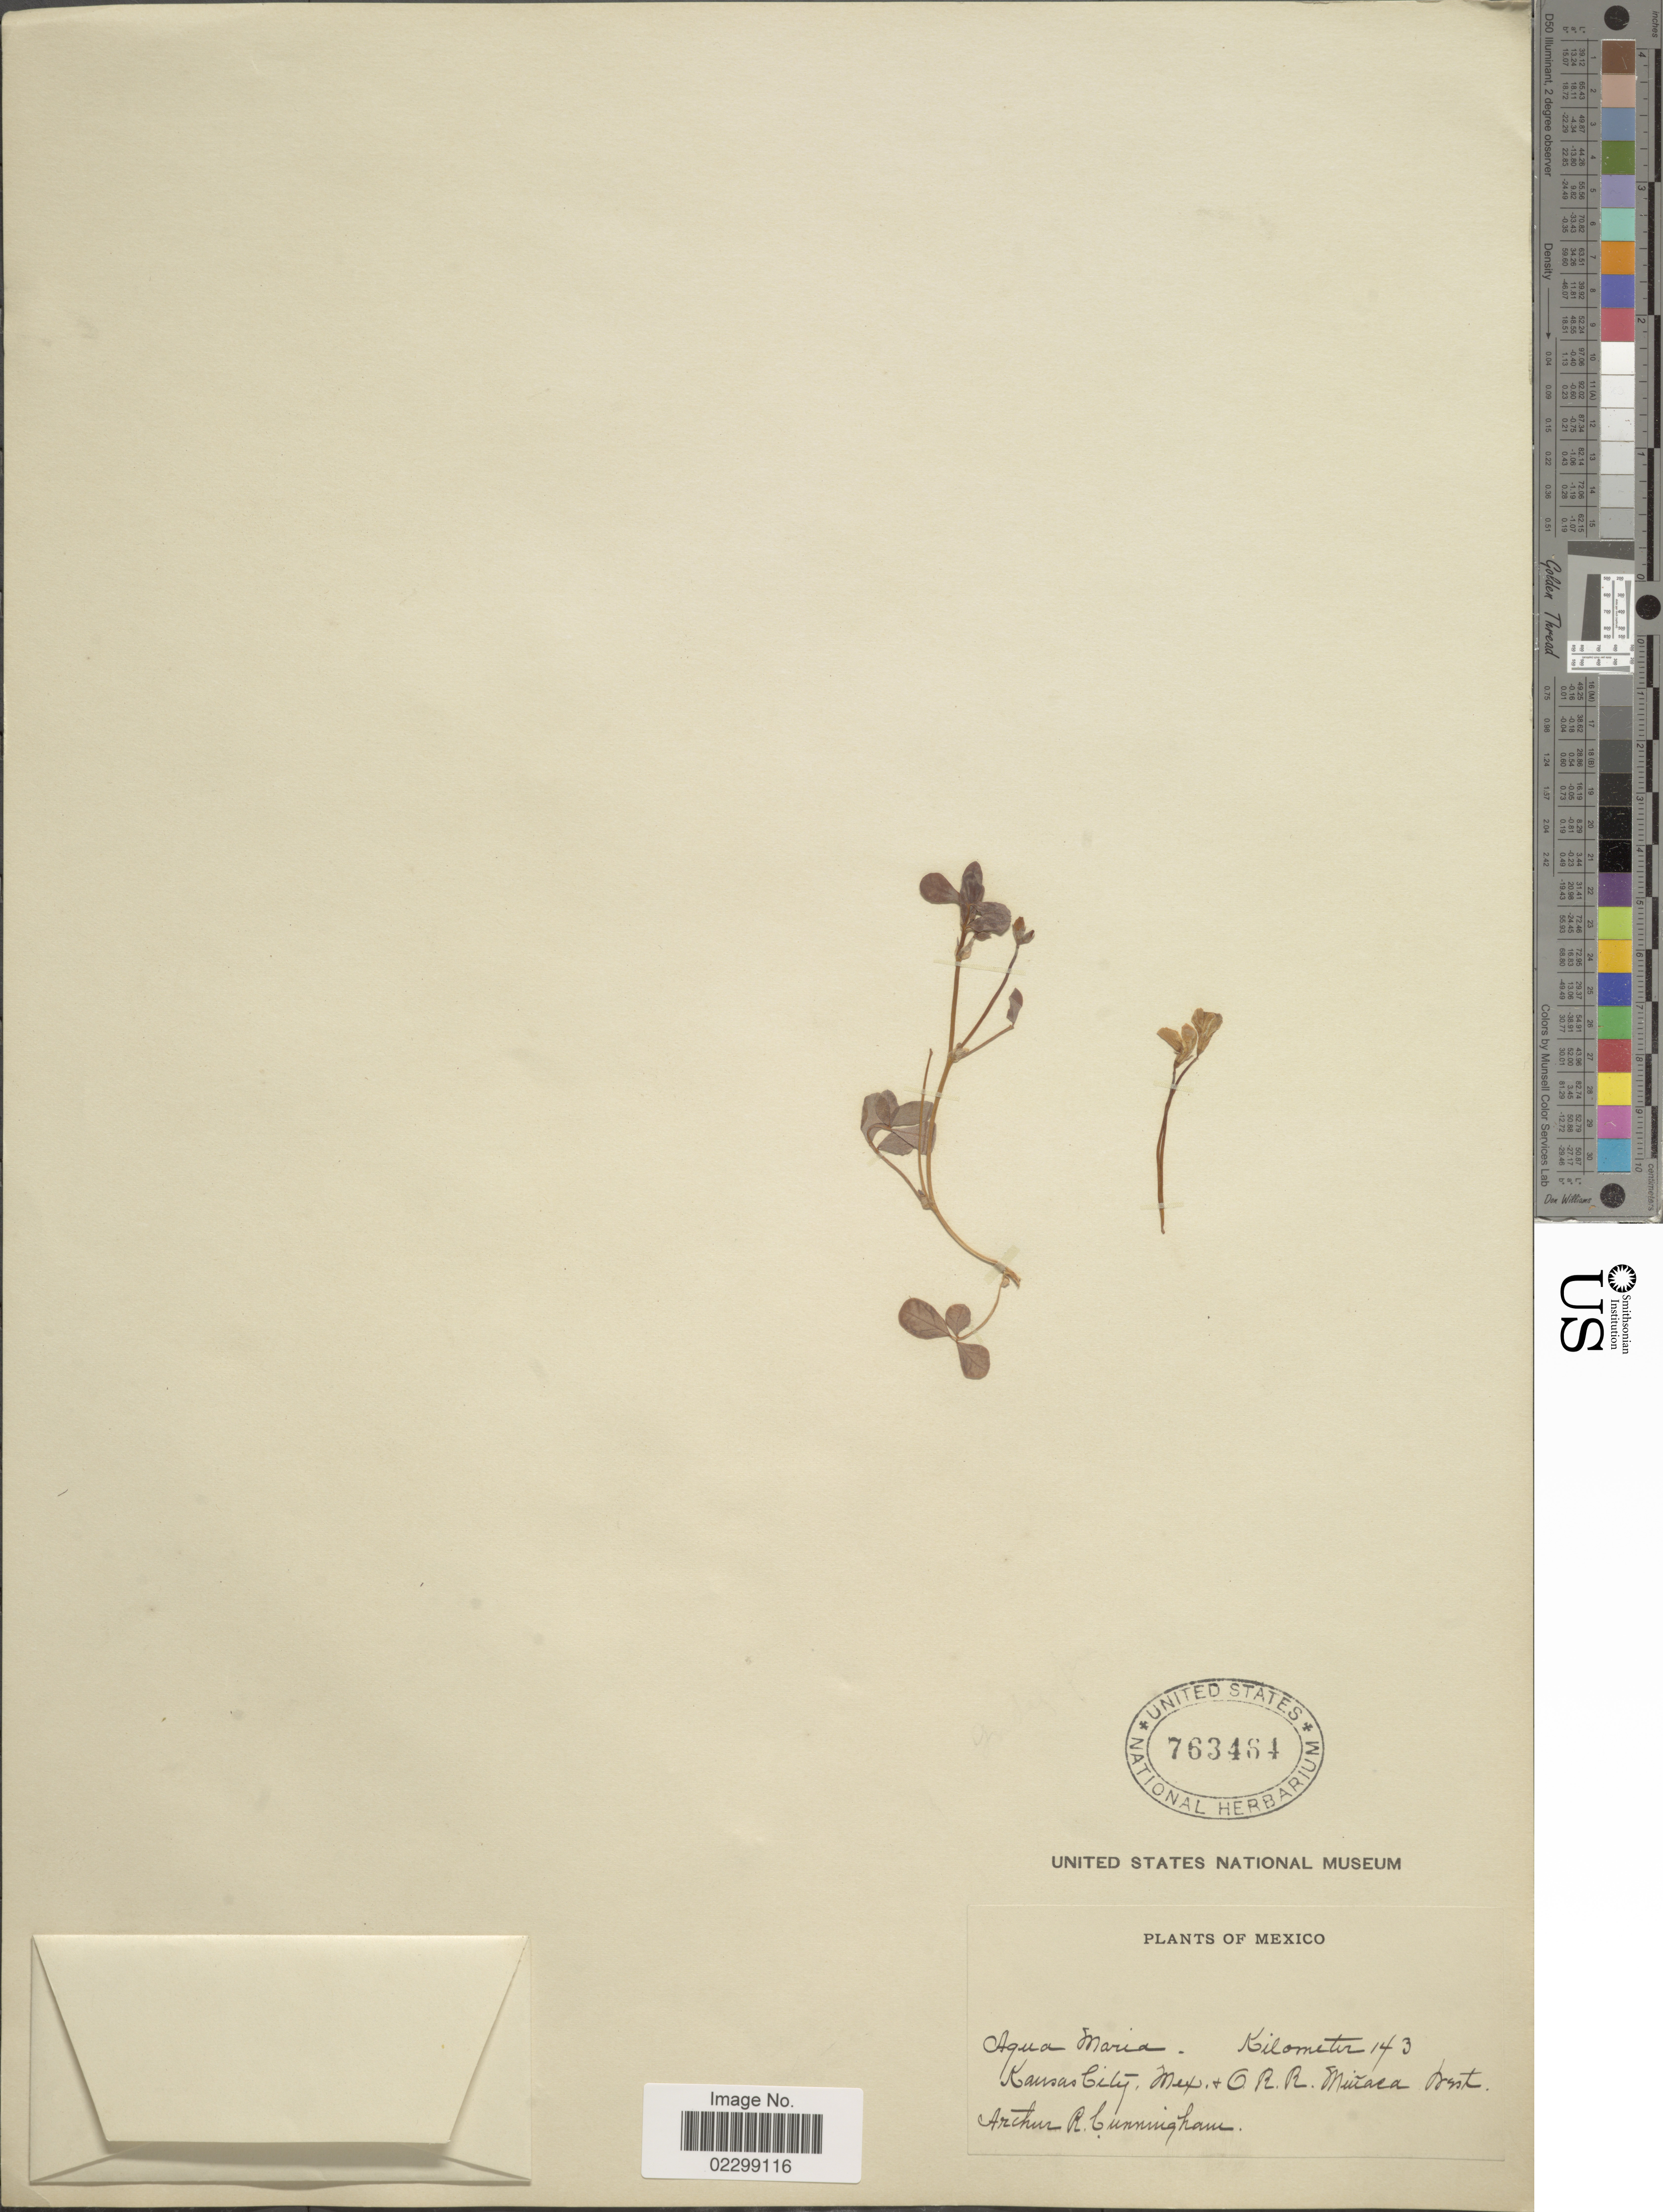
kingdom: Plantae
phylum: Tracheophyta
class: Magnoliopsida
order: Fabales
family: Fabaceae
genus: Trifolium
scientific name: Trifolium sp.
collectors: A. Cunningham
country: Mexico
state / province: México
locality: Kilometer 143, Kansas City, Mex. + O.R.R. Muiaca Nest [interpreted]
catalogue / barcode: US 763464